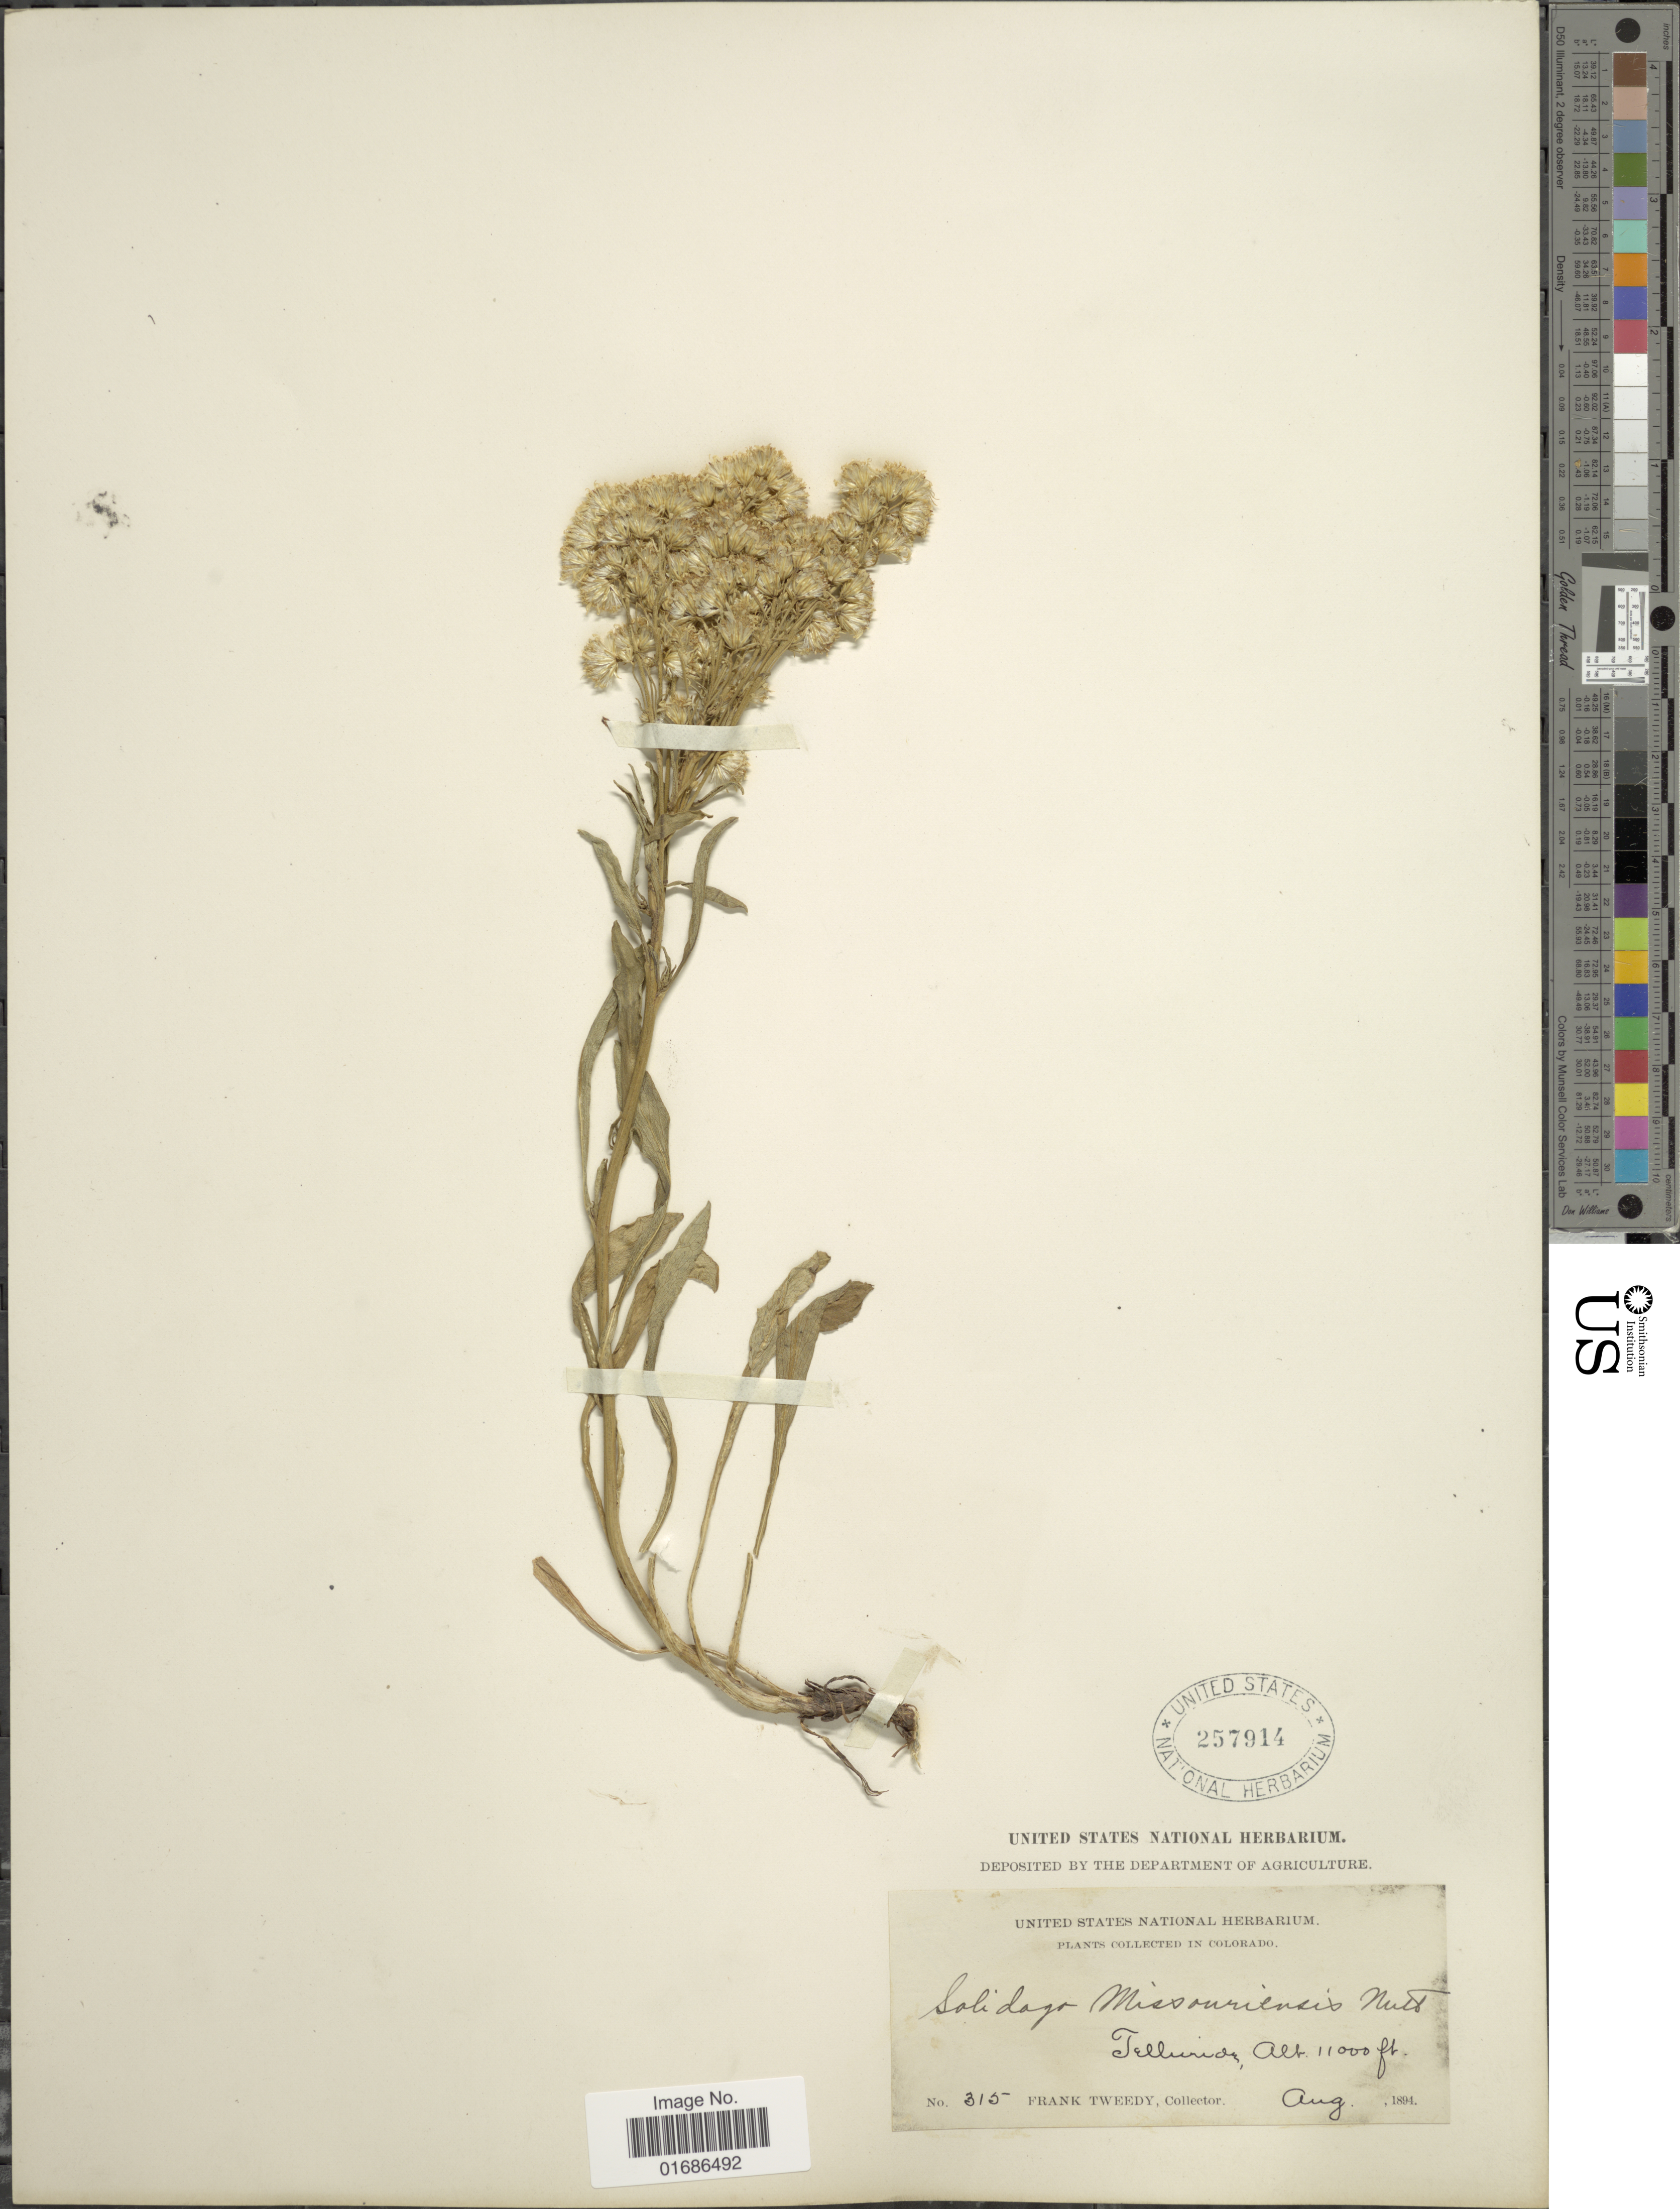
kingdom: Plantae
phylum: Tracheophyta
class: Magnoliopsida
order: Asterales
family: Asteraceae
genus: Solidago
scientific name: Solidago decumbens var. oreophila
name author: (Rydb.) Fernald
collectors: F. Tweedy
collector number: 315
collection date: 1894-08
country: United States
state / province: Colorado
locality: Teluride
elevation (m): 3353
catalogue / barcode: US 257914